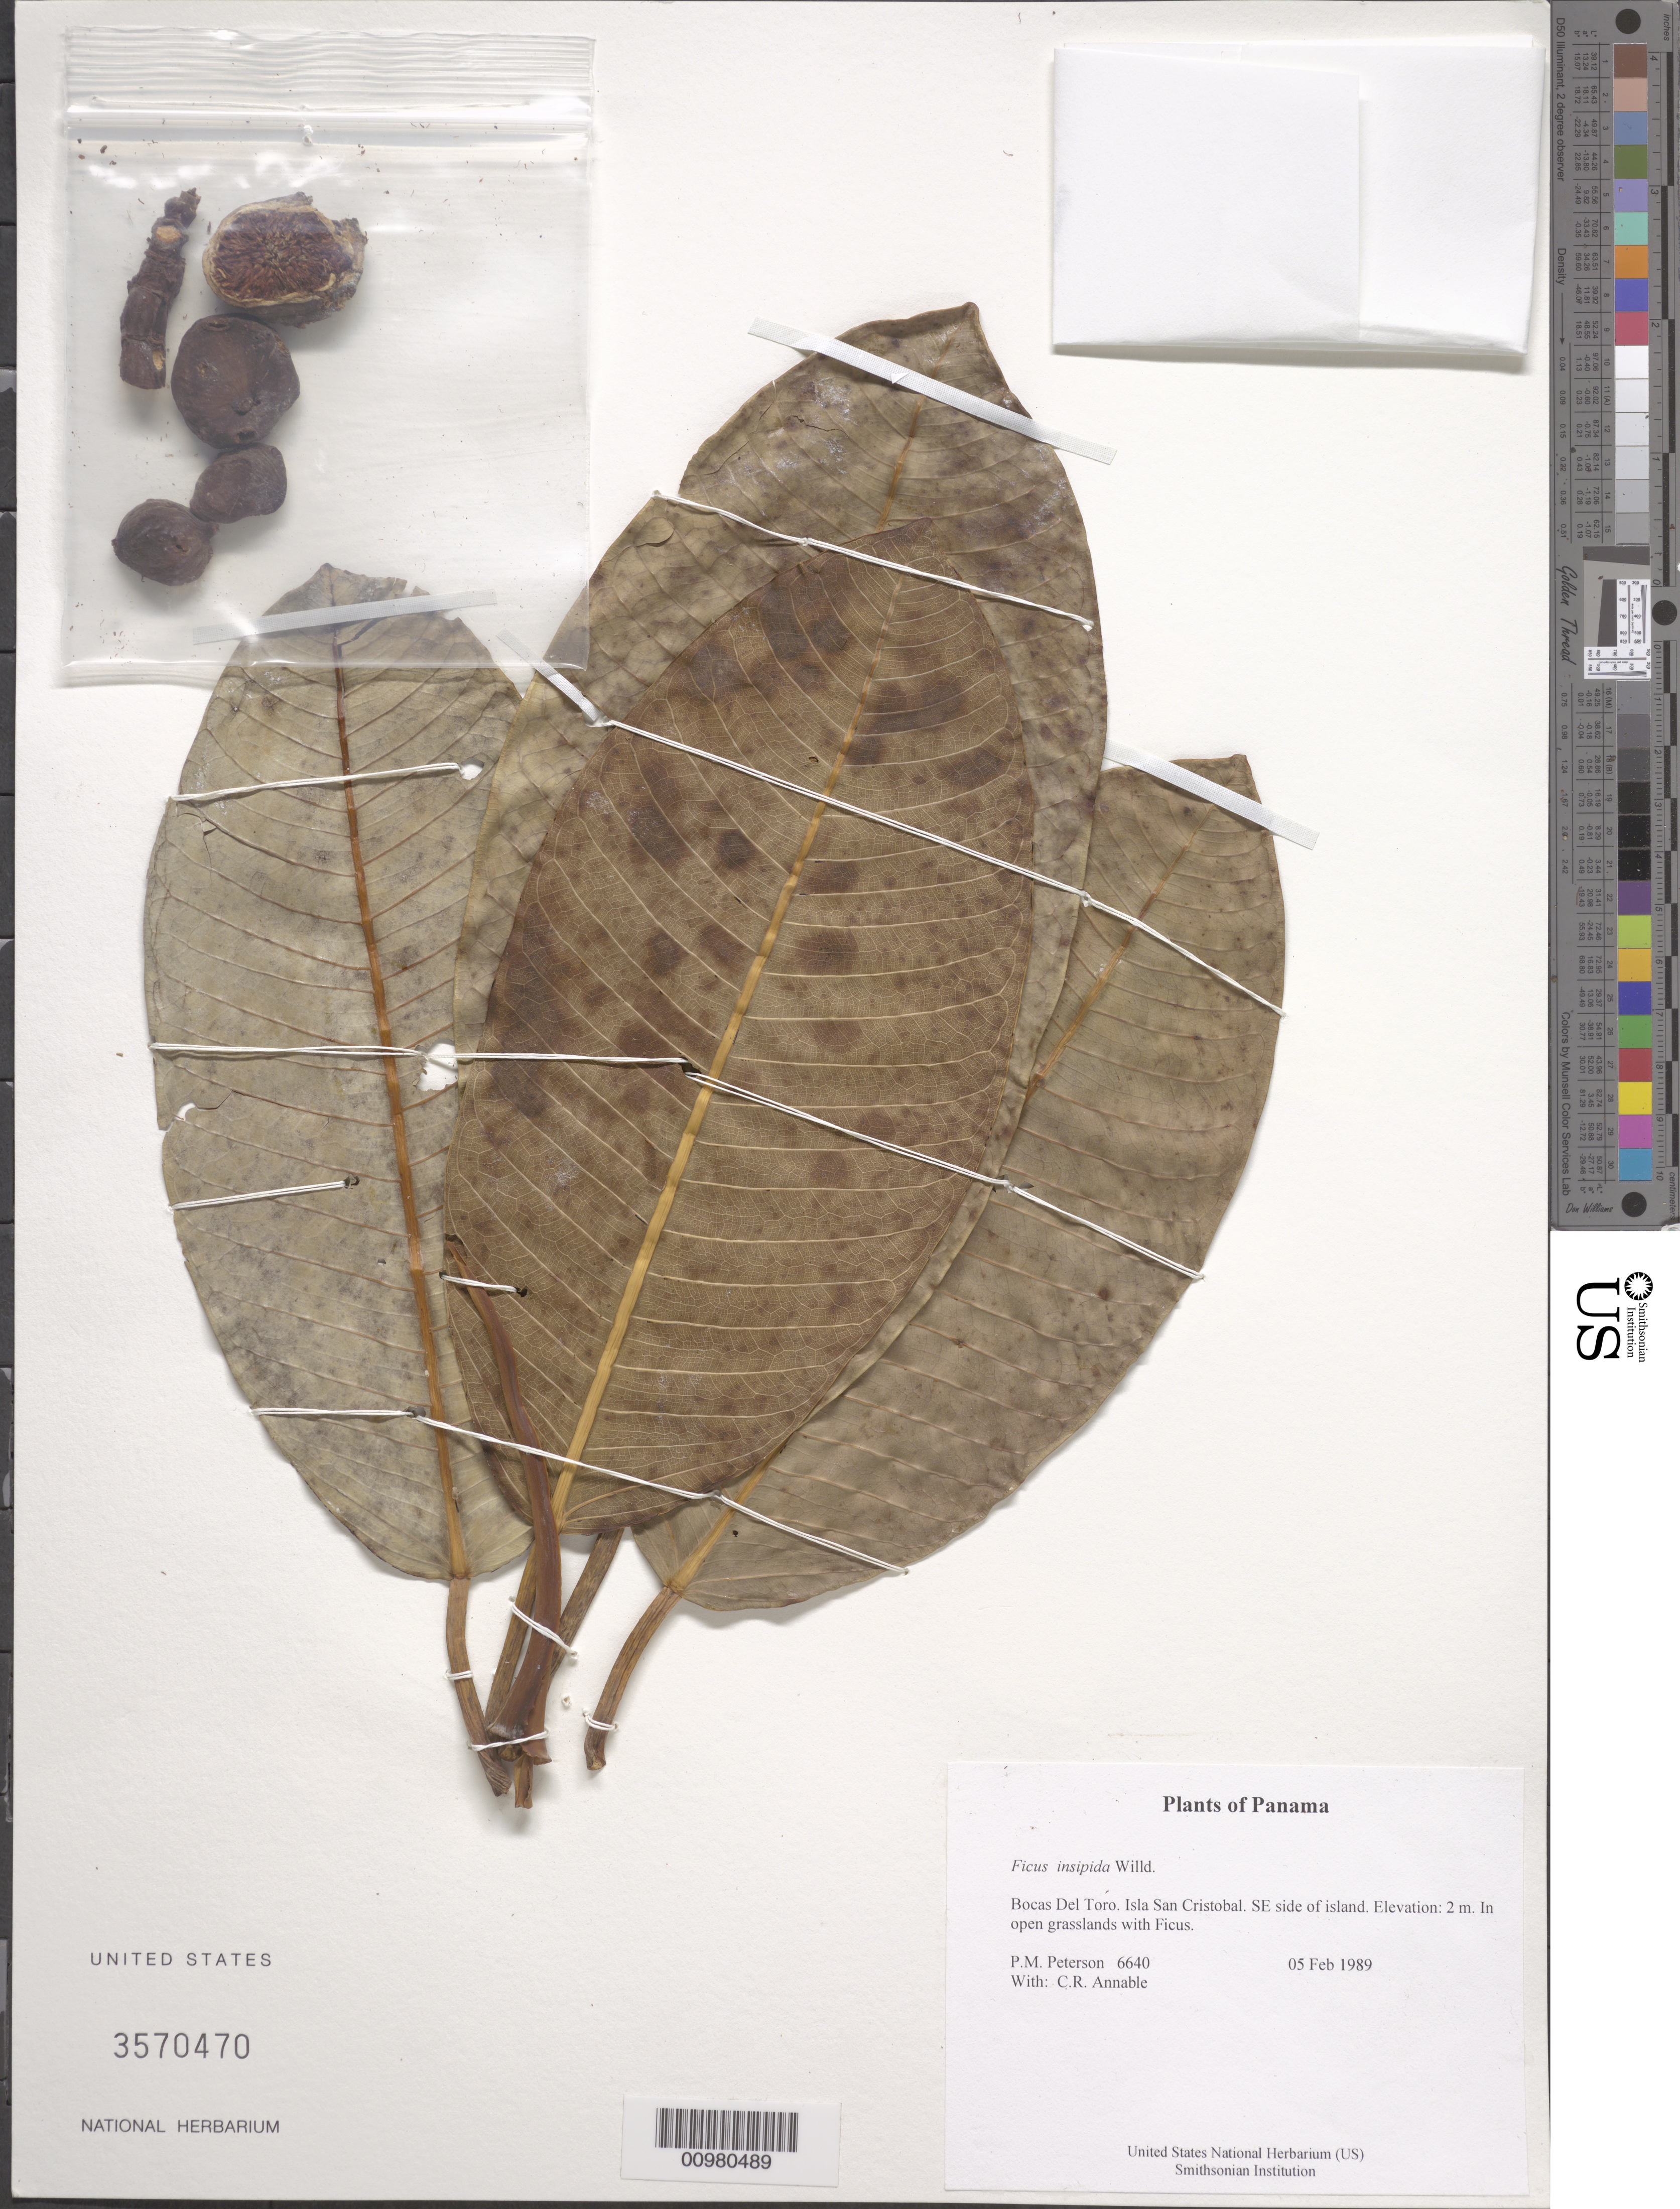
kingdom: Plantae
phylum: Tracheophyta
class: Magnoliopsida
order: Rosales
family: Moraceae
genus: Ficus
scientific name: Ficus insipida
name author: Willd.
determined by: Liesner, R. L.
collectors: P. M. Peterson & C. R. Annable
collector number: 06640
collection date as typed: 05 Feb 1989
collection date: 1989-02-05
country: Panama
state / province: Bocas del Toro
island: San Cristobal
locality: SE side of island.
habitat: In open grasslands with Ficus.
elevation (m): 2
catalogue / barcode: US 3570470